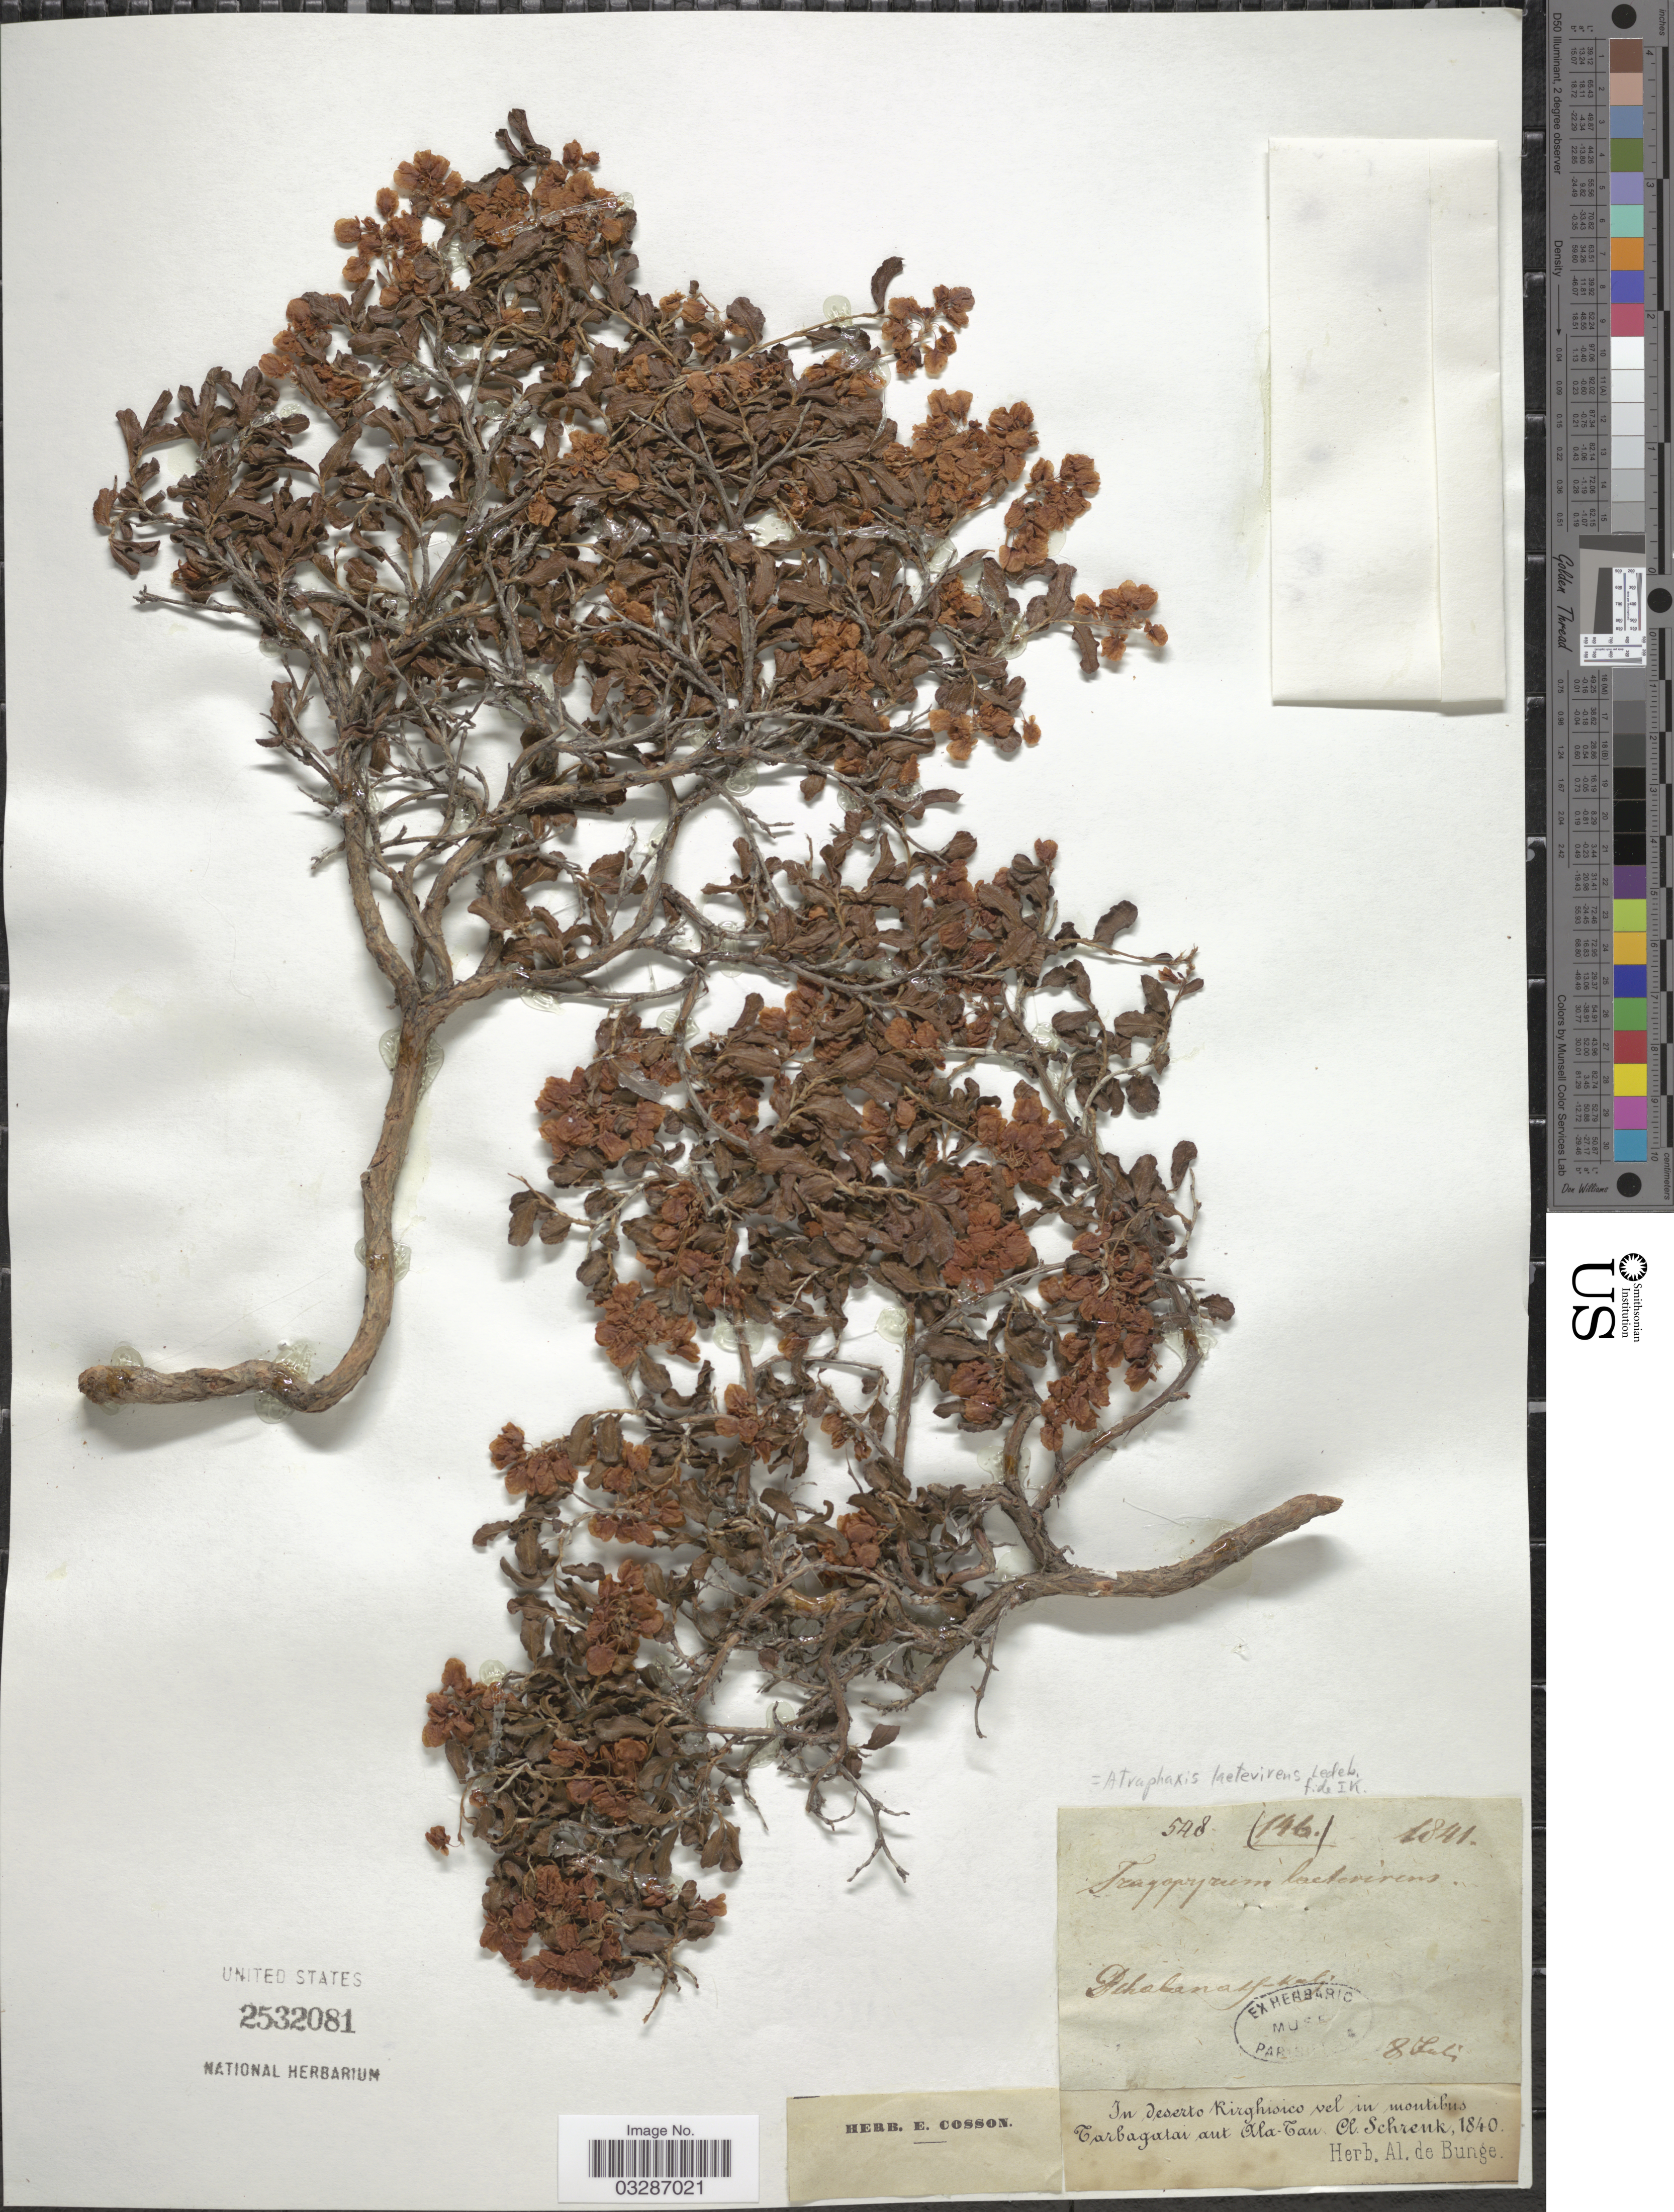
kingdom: Plantae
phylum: Tracheophyta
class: Magnoliopsida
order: Caryophyllales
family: Polygonaceae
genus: Atraphaxis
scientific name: Atraphaxis laetevirens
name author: (Ledeb.) Jaub. & Spach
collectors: A. Schrenk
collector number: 548 (146)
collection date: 1841-07-08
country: Kazakhstan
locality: In deserto Kirghisico vel in montibus Tarbagatai aut Ala-Tau.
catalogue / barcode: US 2532081